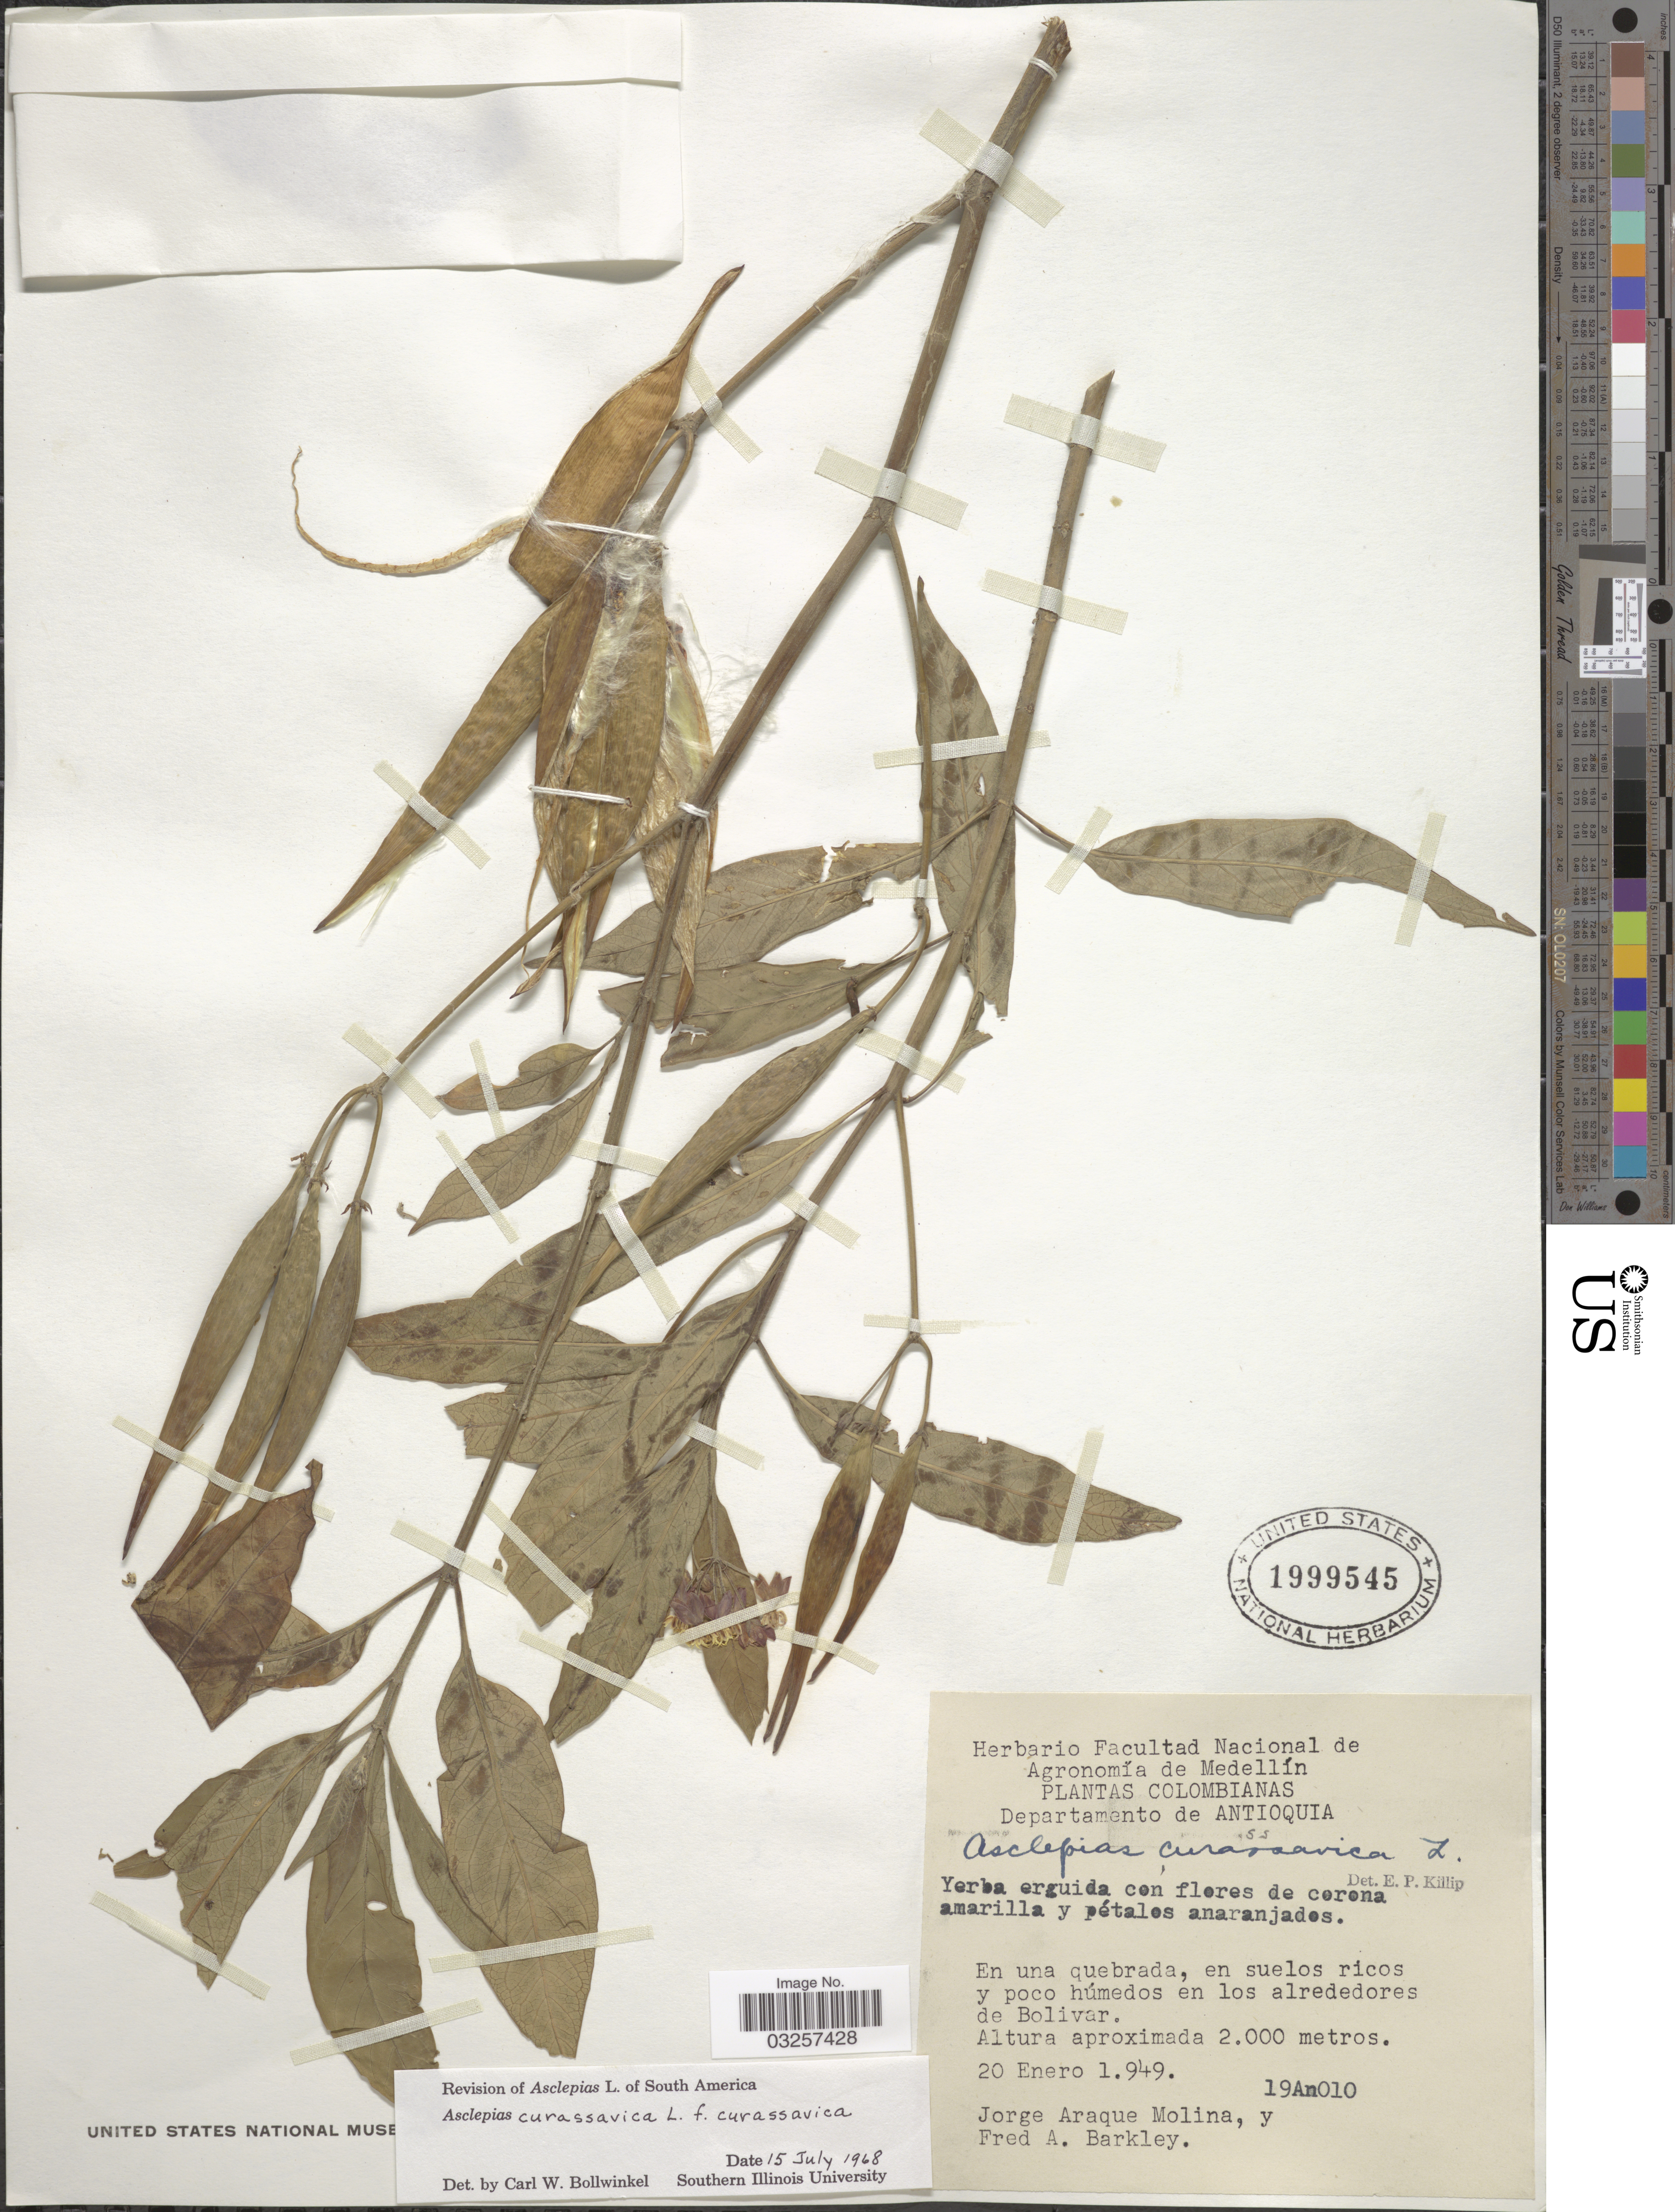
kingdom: Plantae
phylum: Tracheophyta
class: Magnoliopsida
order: Gentianales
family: Apocynaceae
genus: Asclepias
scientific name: Asclepias curassavica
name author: L.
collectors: J. Araque Molina & F. A. Barkley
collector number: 19An010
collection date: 1949-01-20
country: Colombia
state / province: Antioquia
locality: Departamento de Antioquia. En una quebrada, en suelos ricos y poco húmedos en los alrededores de Bolivar.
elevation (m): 2000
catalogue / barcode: US 1999545